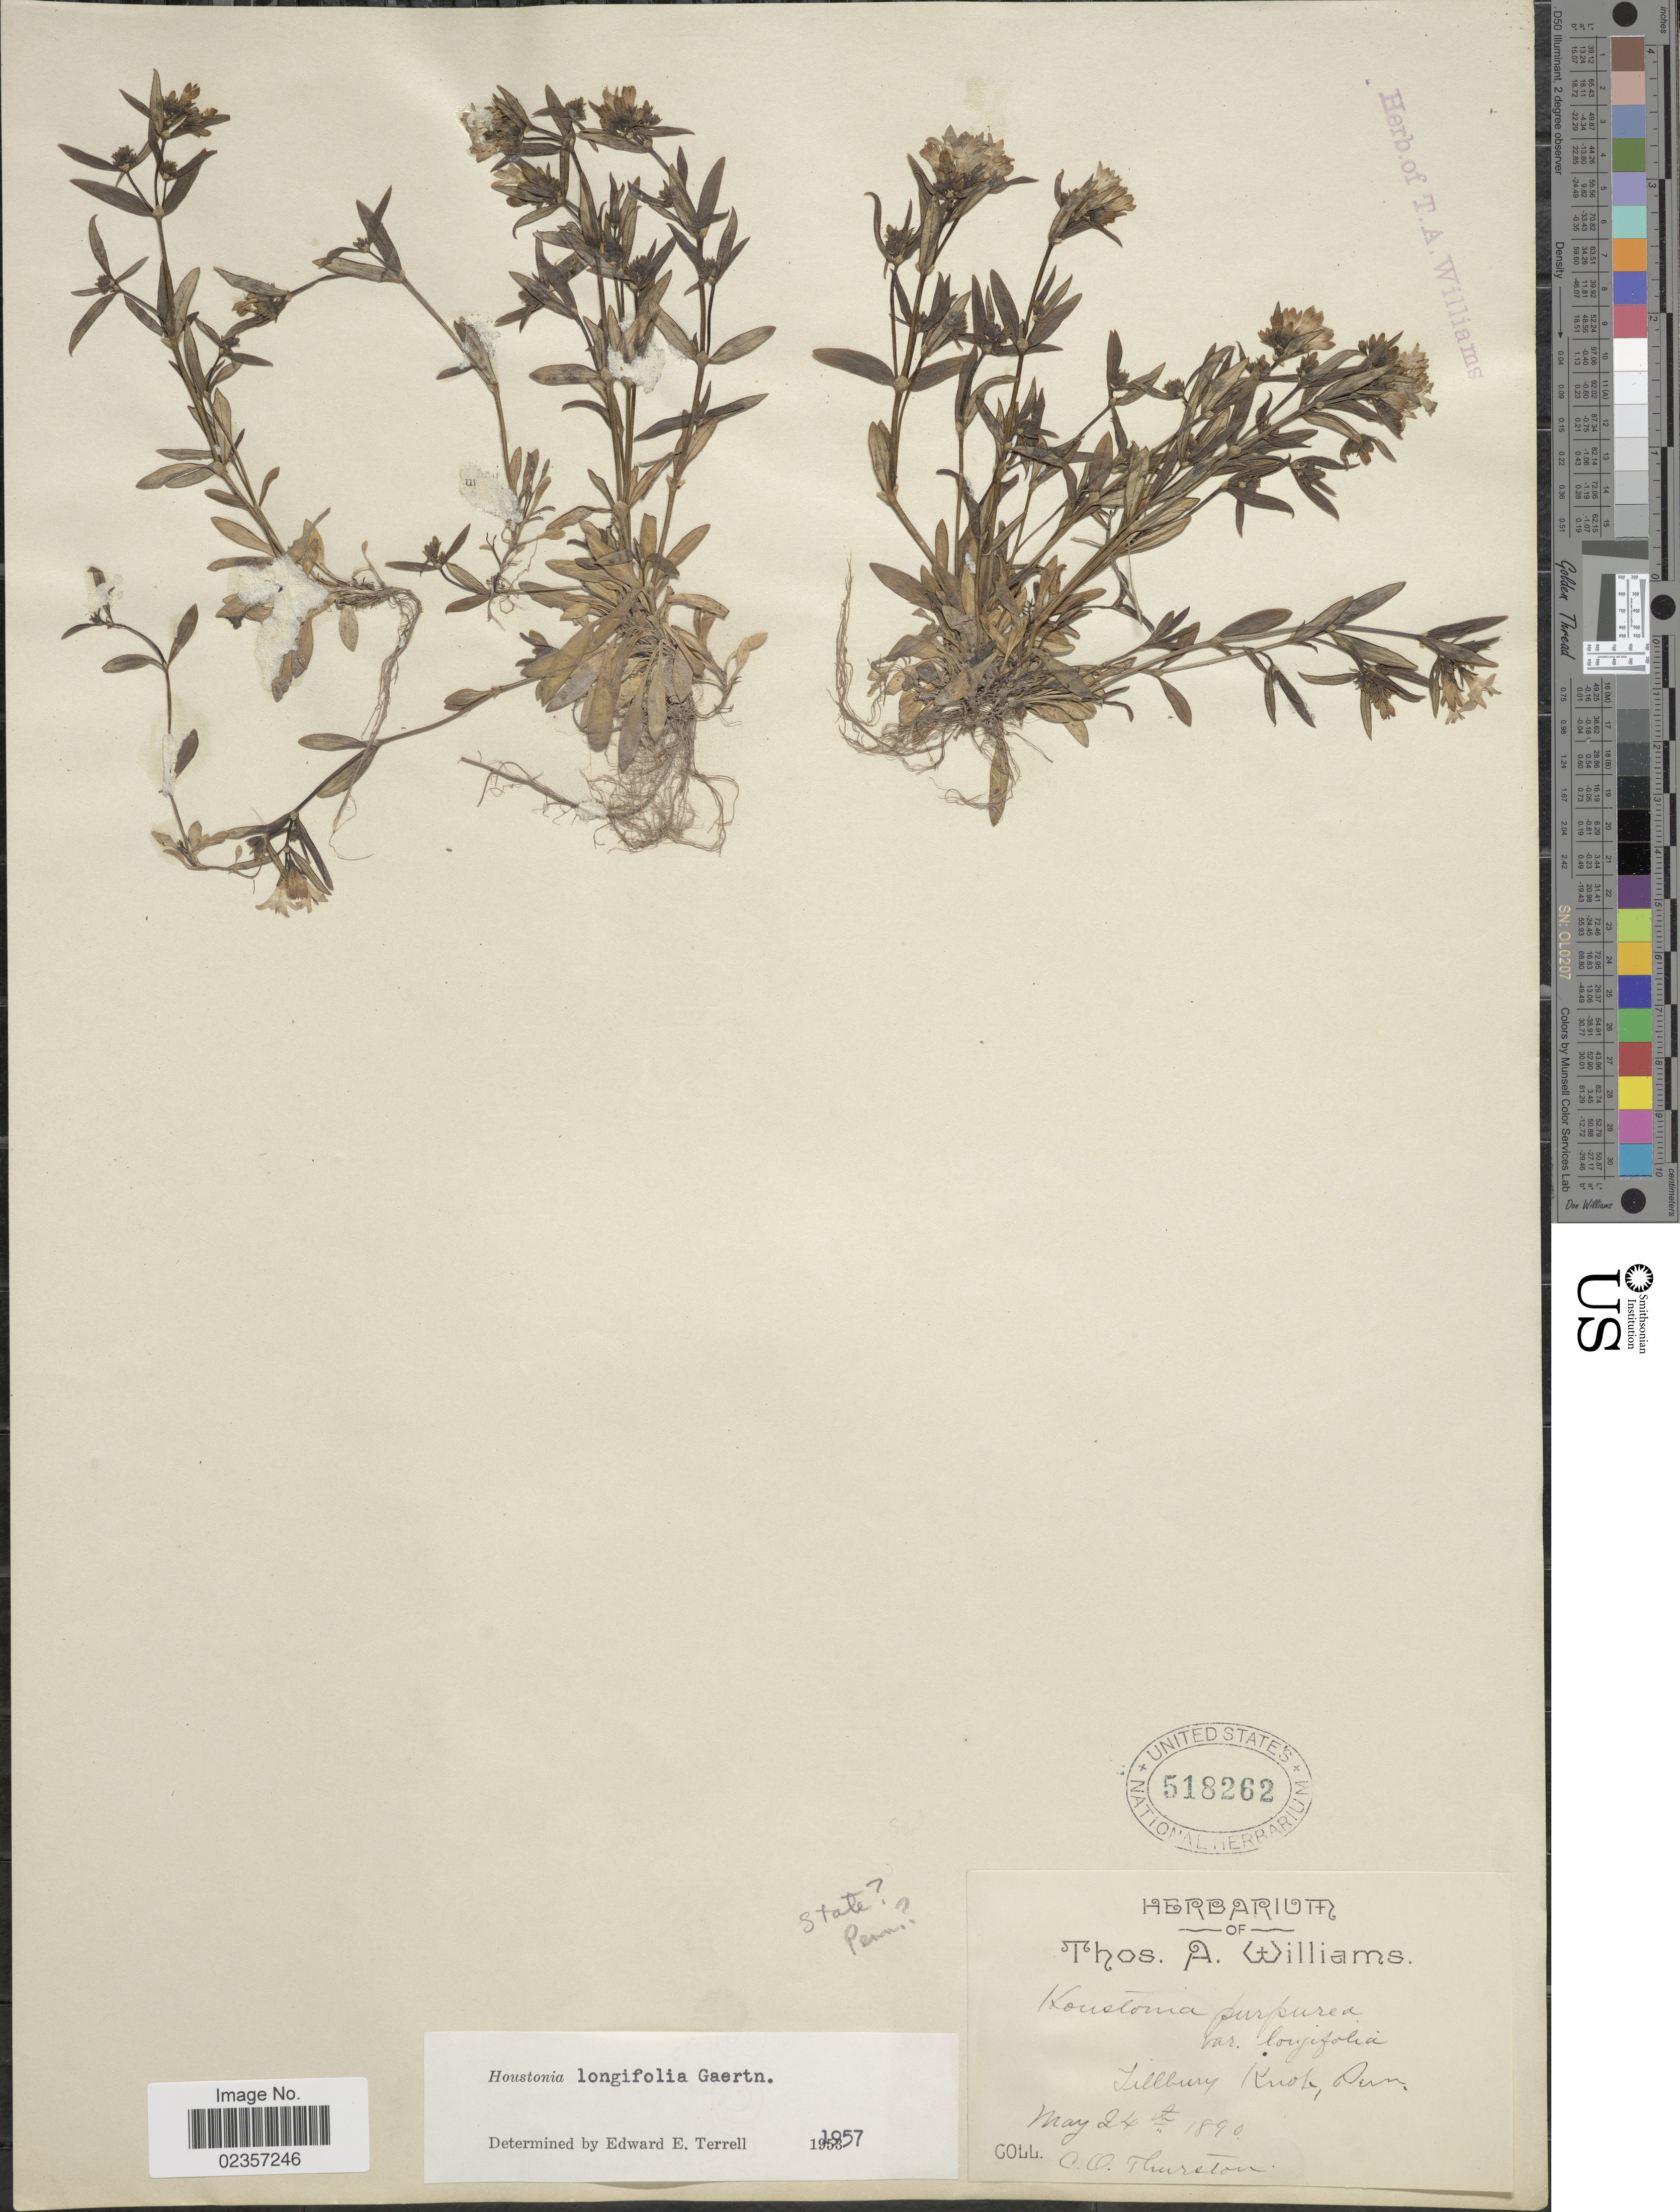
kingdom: Plantae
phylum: Tracheophyta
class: Magnoliopsida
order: Gentianales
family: Rubiaceae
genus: Houstonia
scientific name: Houstonia longifolia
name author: Gaertn.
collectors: C. Thurston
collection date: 1890-05-24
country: United States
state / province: Pennsylvania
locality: Tillbury Knob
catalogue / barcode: US 518262